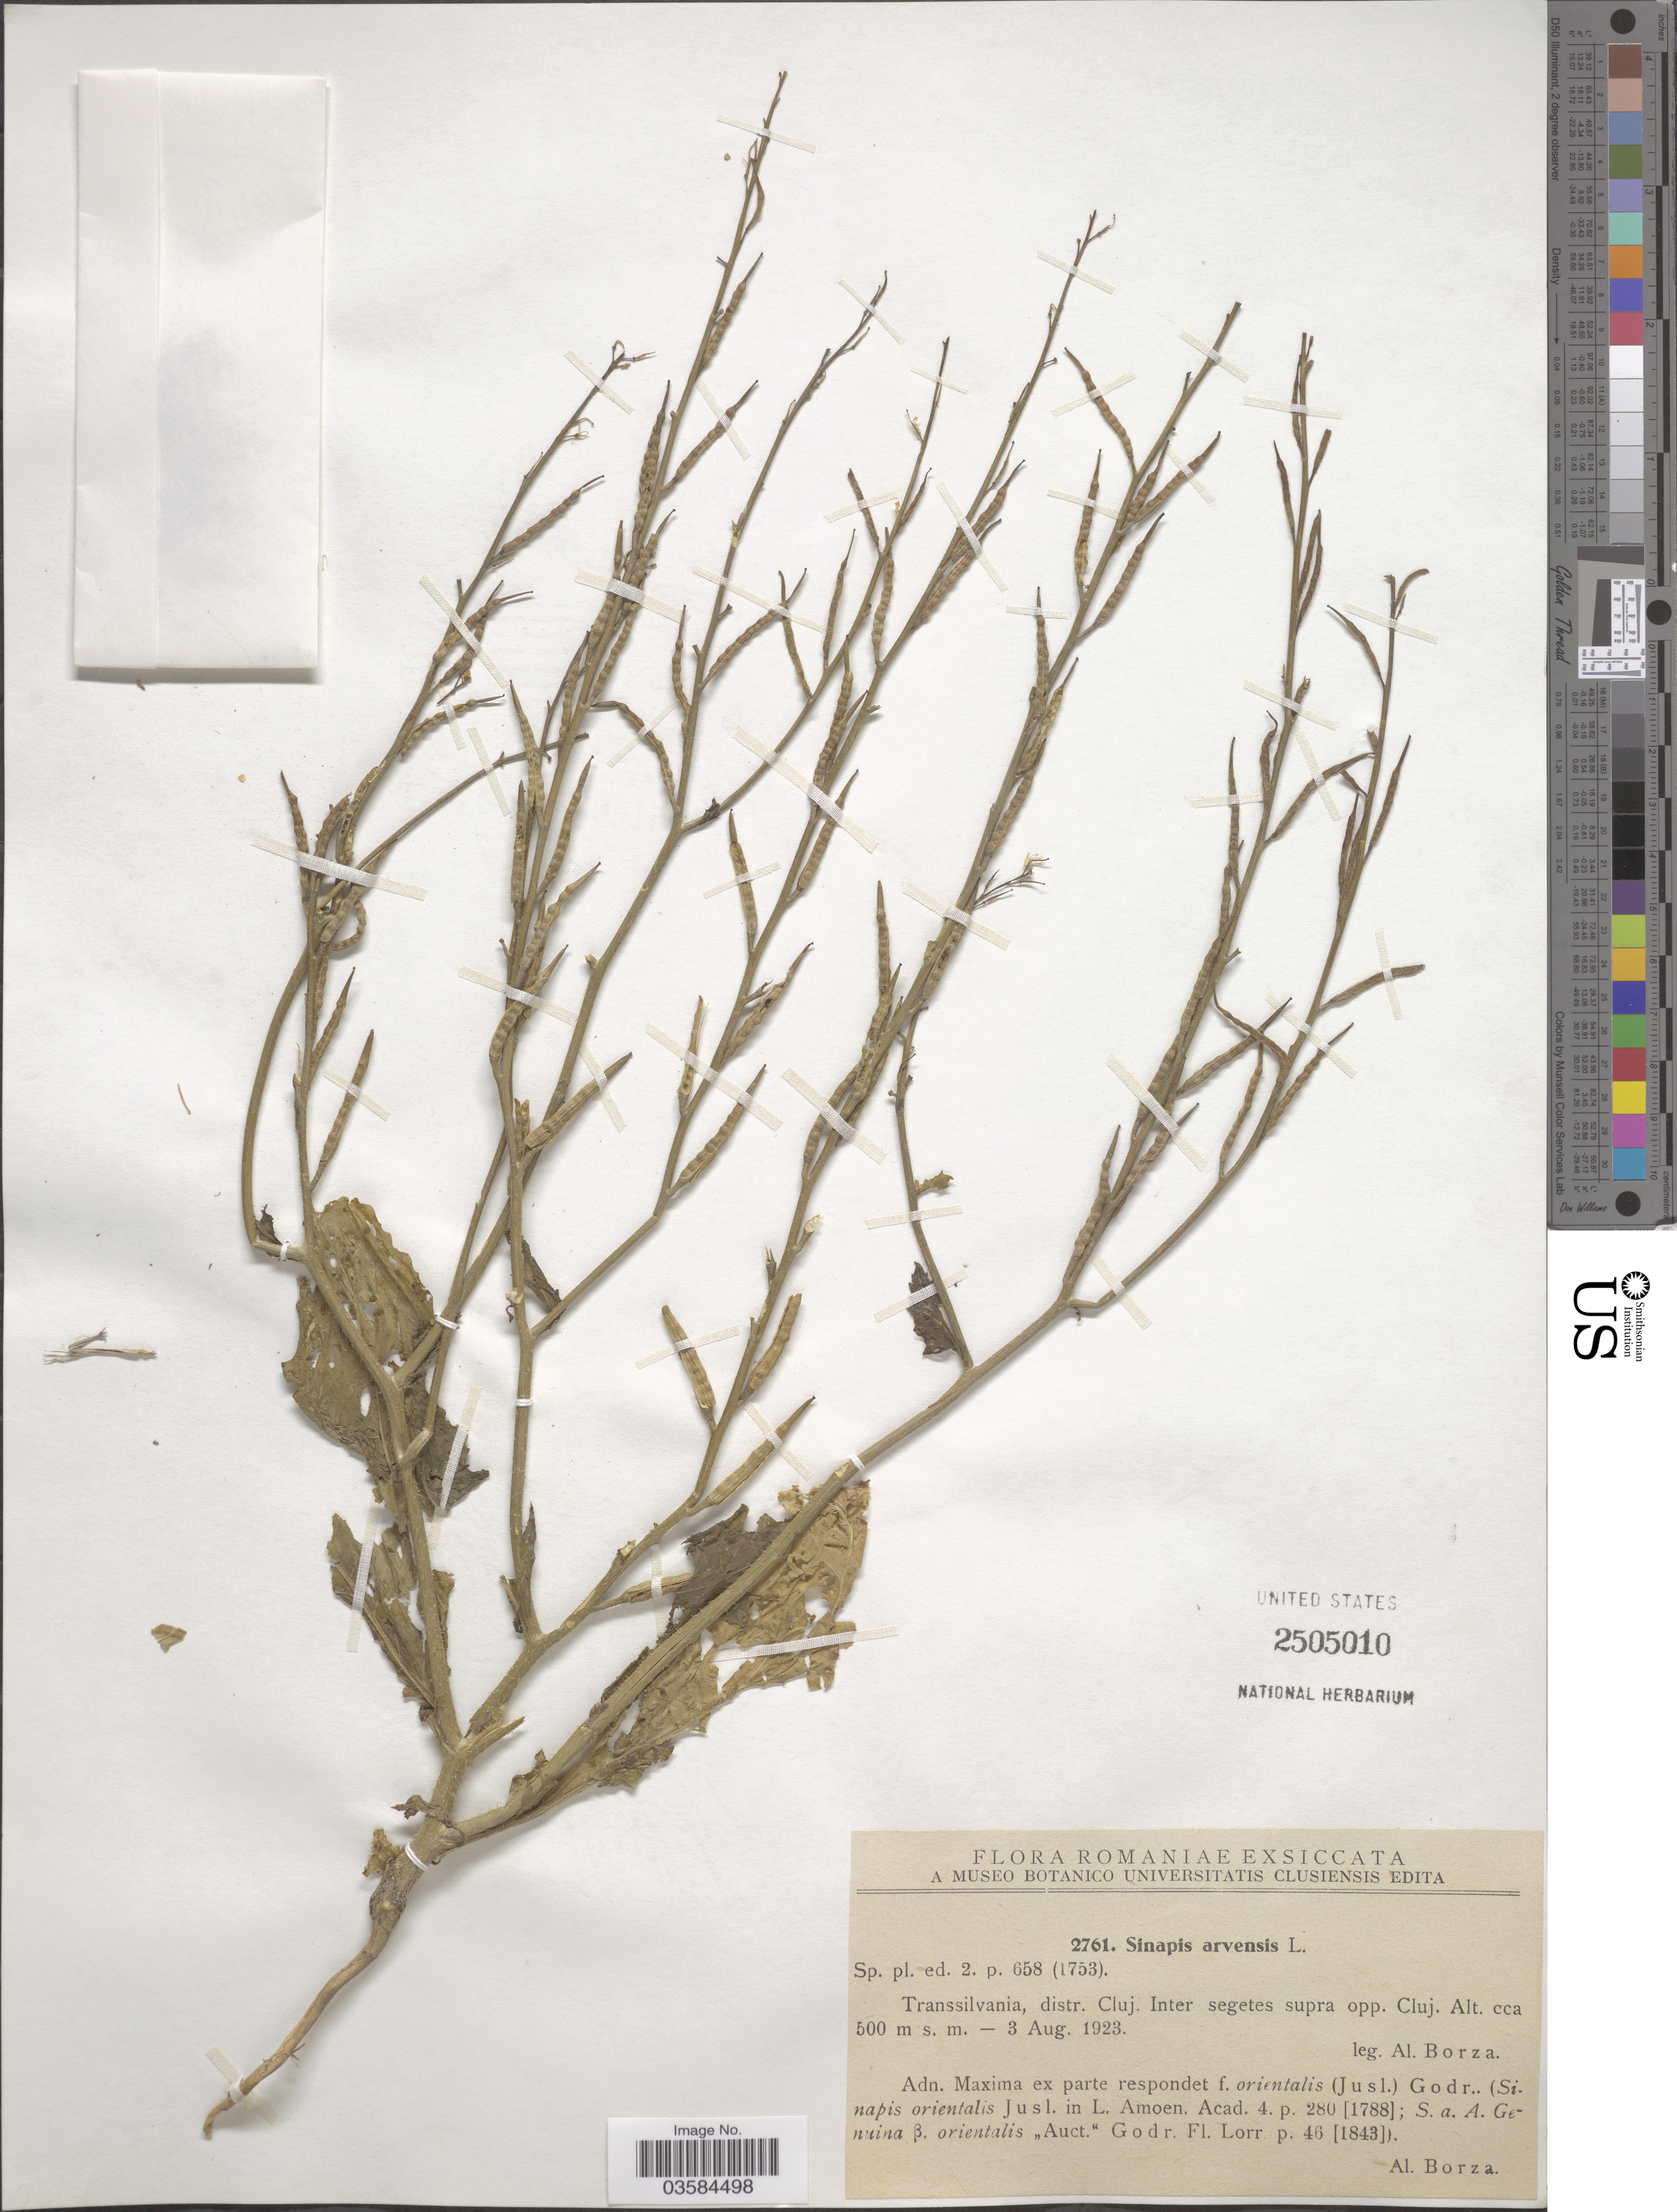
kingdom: Plantae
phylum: Tracheophyta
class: Magnoliopsida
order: Brassicales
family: Brassicaceae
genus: Sinapis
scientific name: Sinapis arvensis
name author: L.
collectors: A. Borza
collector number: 2761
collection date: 1923-08-03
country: Romania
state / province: Cluj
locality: Transsilvania, distr. Cluj. Inter segetes supra opp. Cluj.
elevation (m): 500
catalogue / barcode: US 2505010